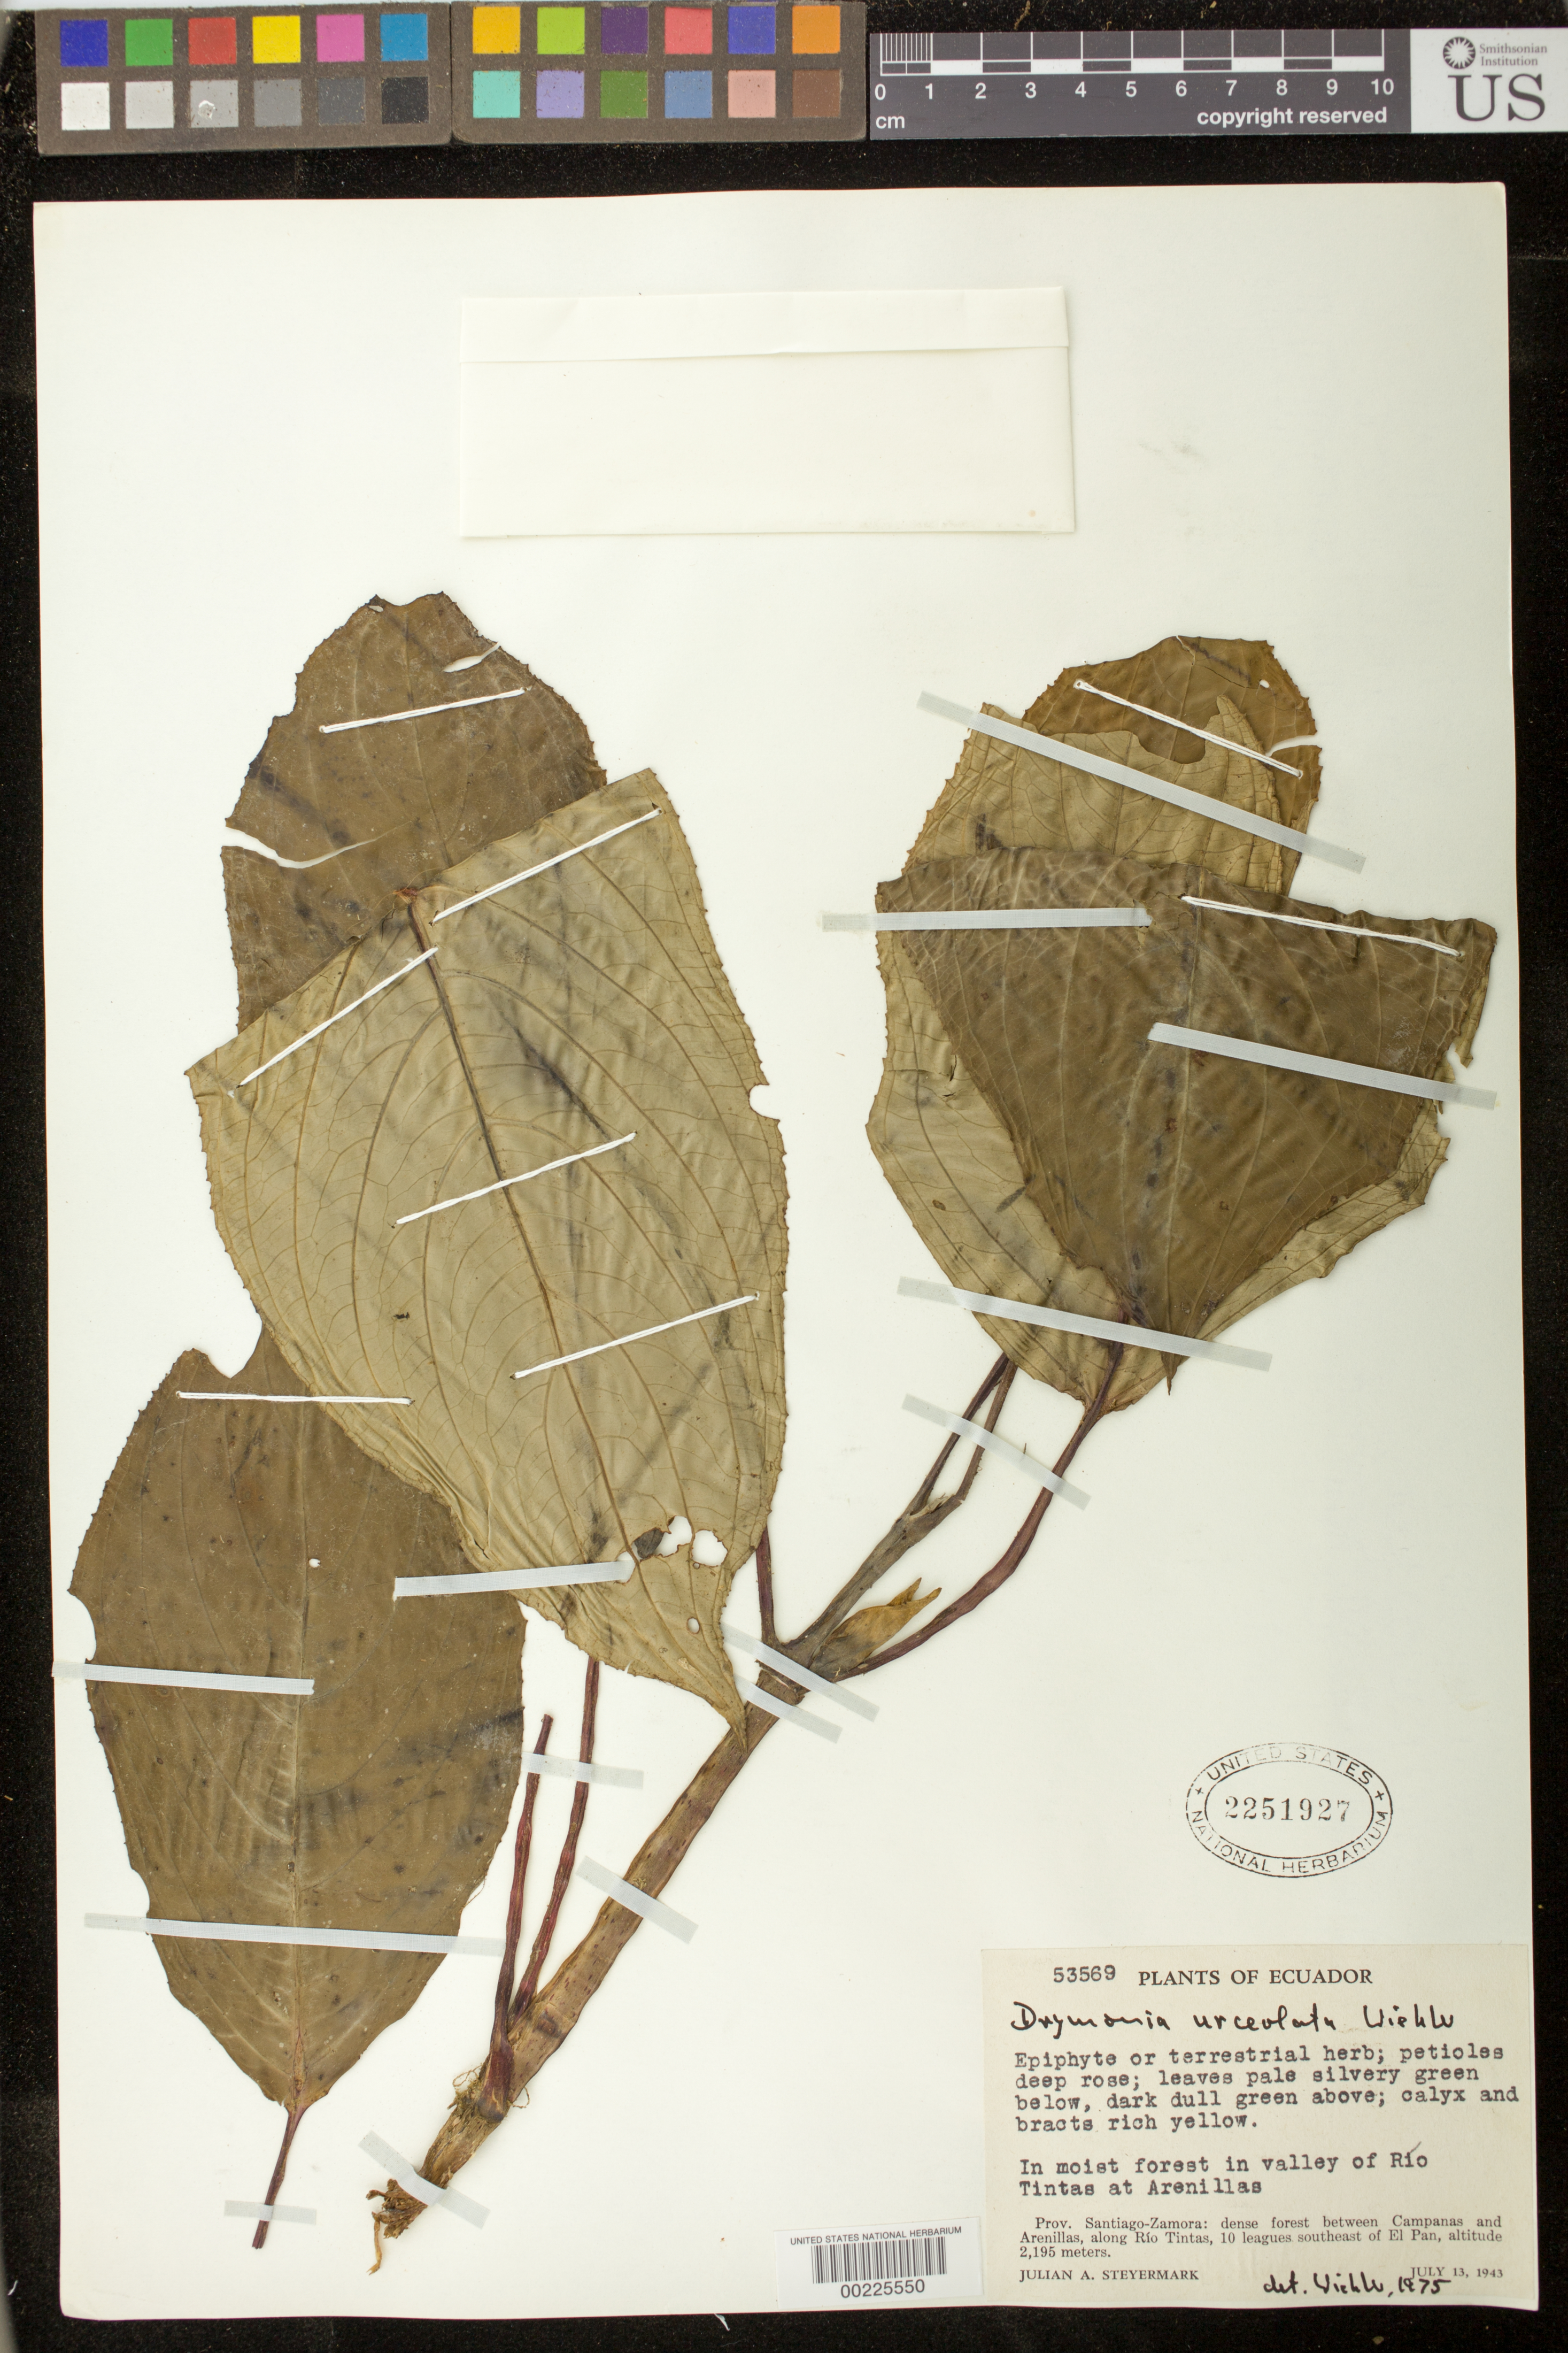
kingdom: Plantae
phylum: Tracheophyta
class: Magnoliopsida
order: Lamiales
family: Gesneriaceae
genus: Drymonia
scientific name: Drymonia urceolata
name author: Wiehler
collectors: J. Steyermark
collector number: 53569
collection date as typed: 13 Jul 1943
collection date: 1943-07-13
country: Ecuador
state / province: Morona-Santiago / Zamora-Chinchipe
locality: between Campanas & Arenillas along Rio Tintas, 10 leagues SE of El Pan; in valley of Rio Tintas at Arenillas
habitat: Dense forest; in moist forest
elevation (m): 2195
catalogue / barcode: US 2251927